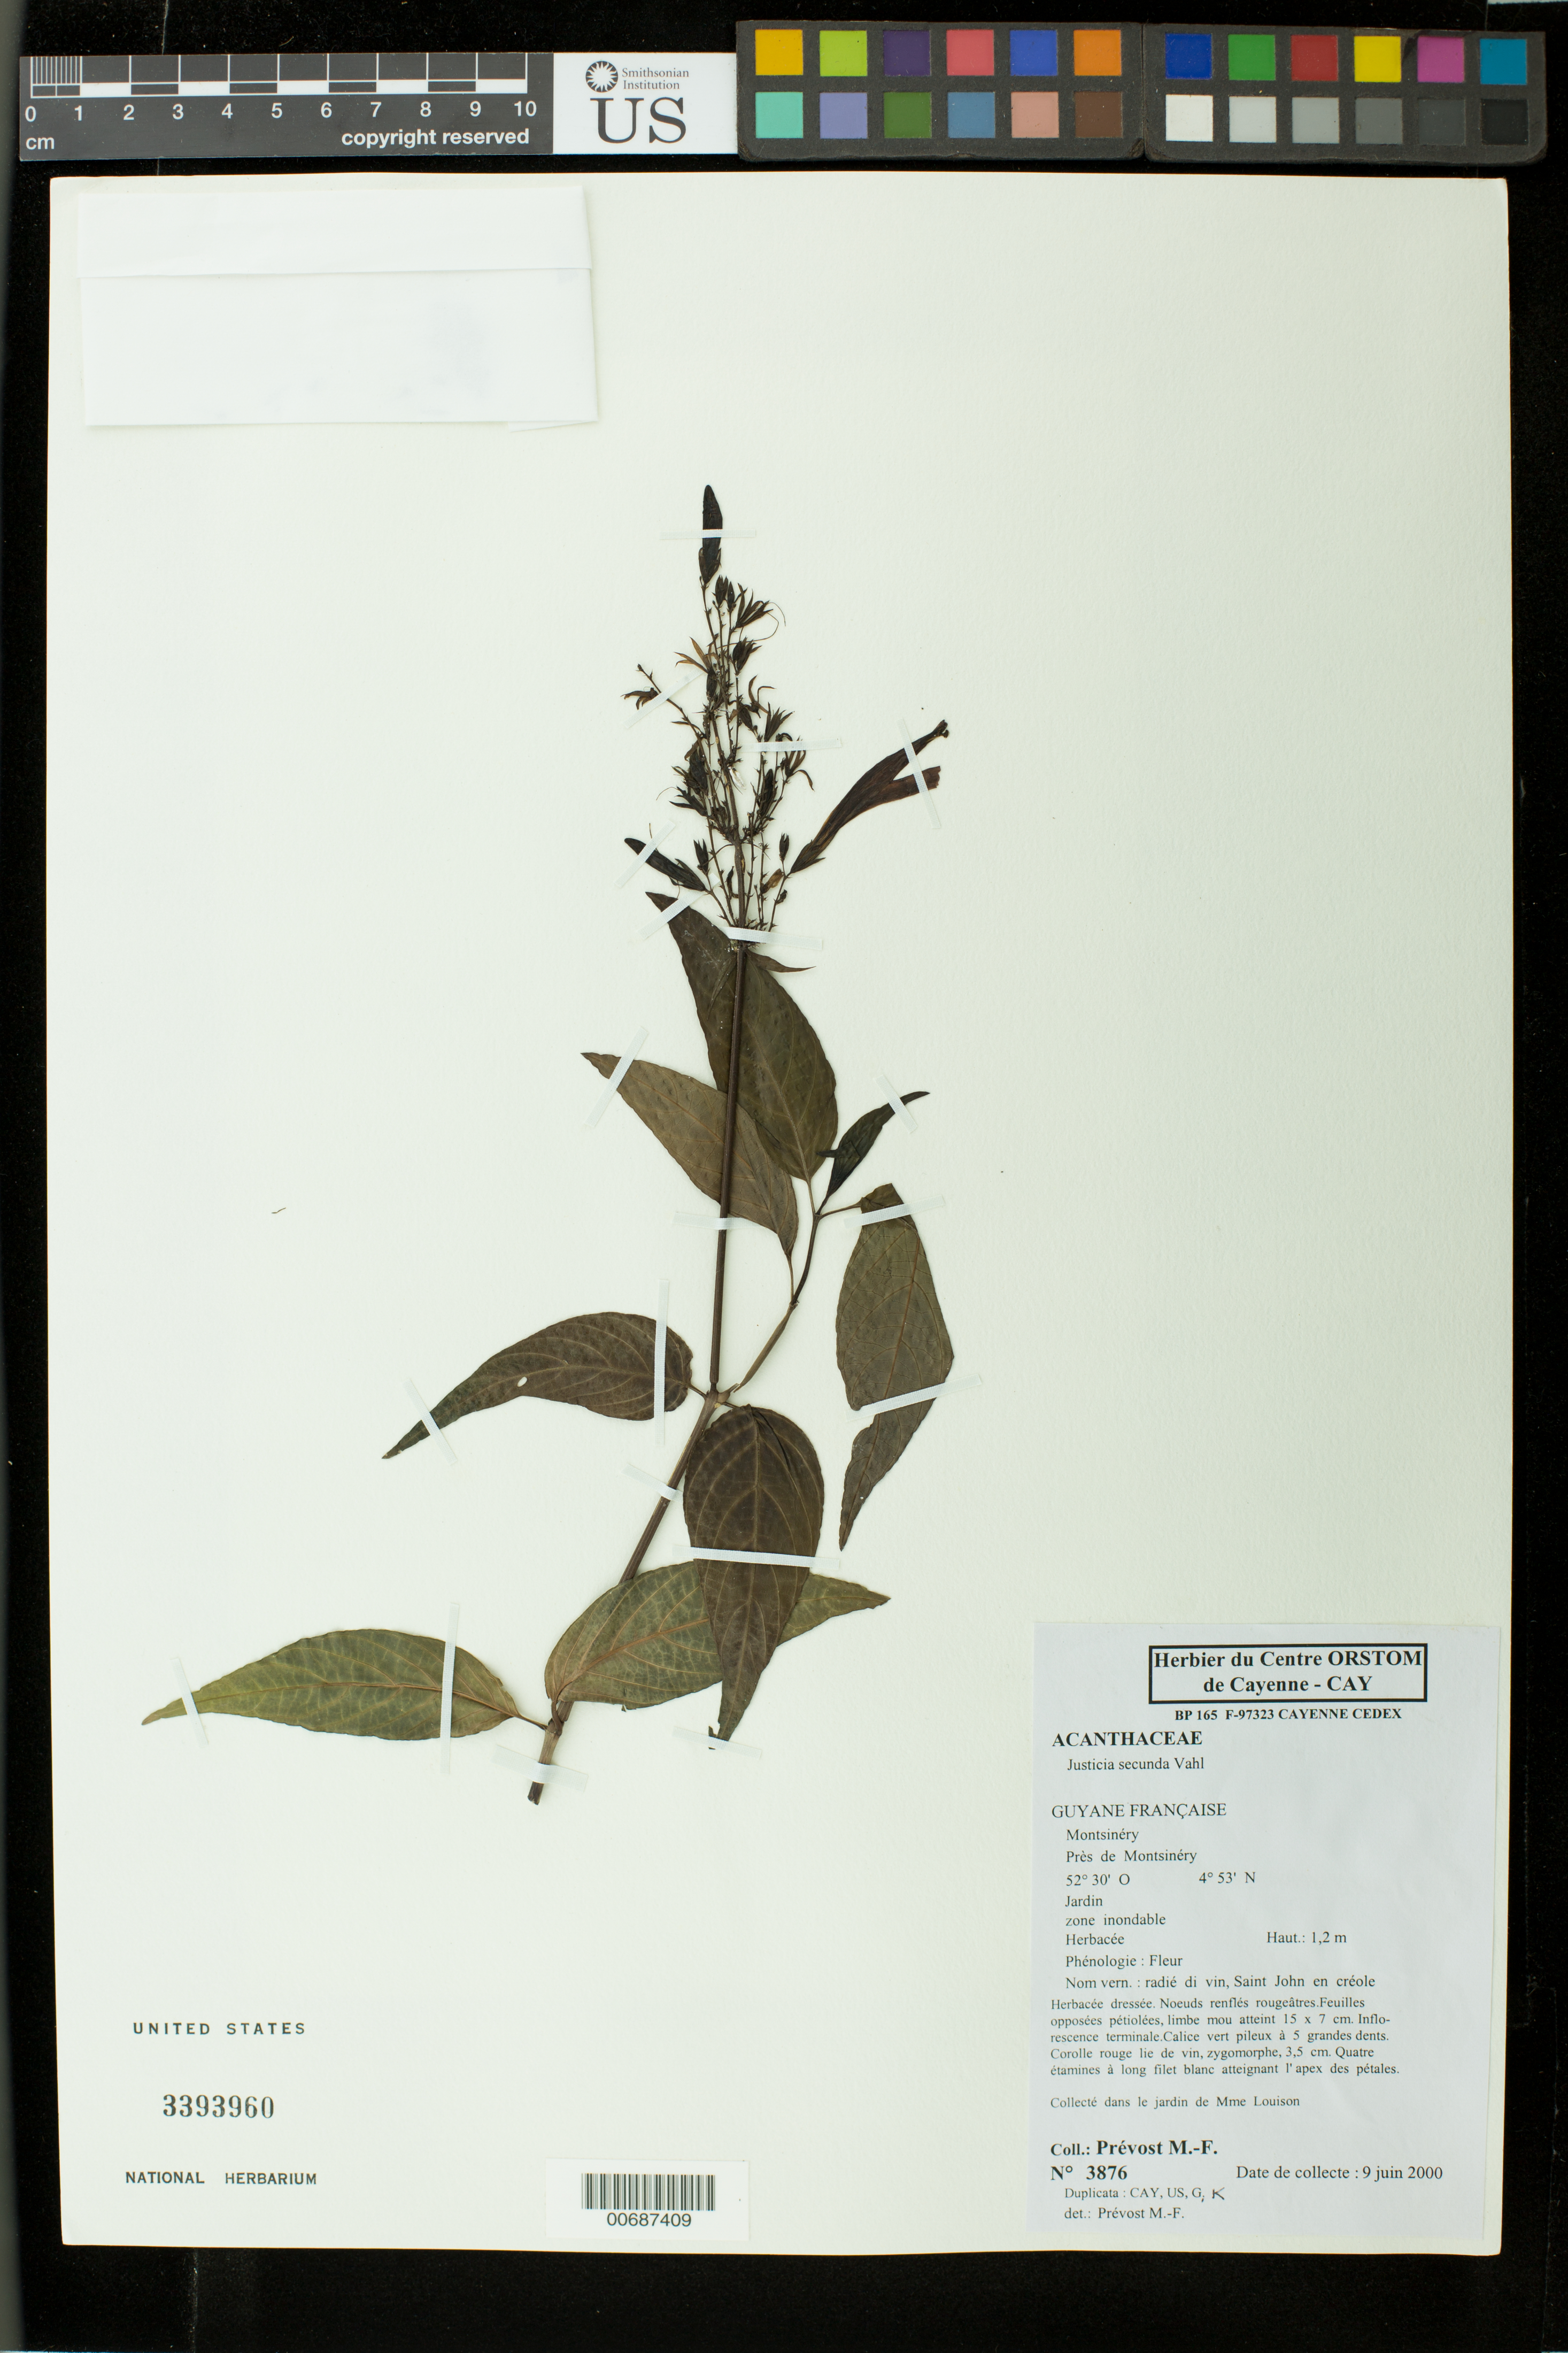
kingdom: Plantae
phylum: Tracheophyta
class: Magnoliopsida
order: Lamiales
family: Acanthaceae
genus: Justicia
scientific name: Justicia secunda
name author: Vahl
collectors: M.-F. Prévost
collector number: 3876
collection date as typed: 9-Jun-00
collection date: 2000-06-09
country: French Guiana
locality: Montsinéry, Prés de Montsinéry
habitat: Garden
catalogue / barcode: US 3393960